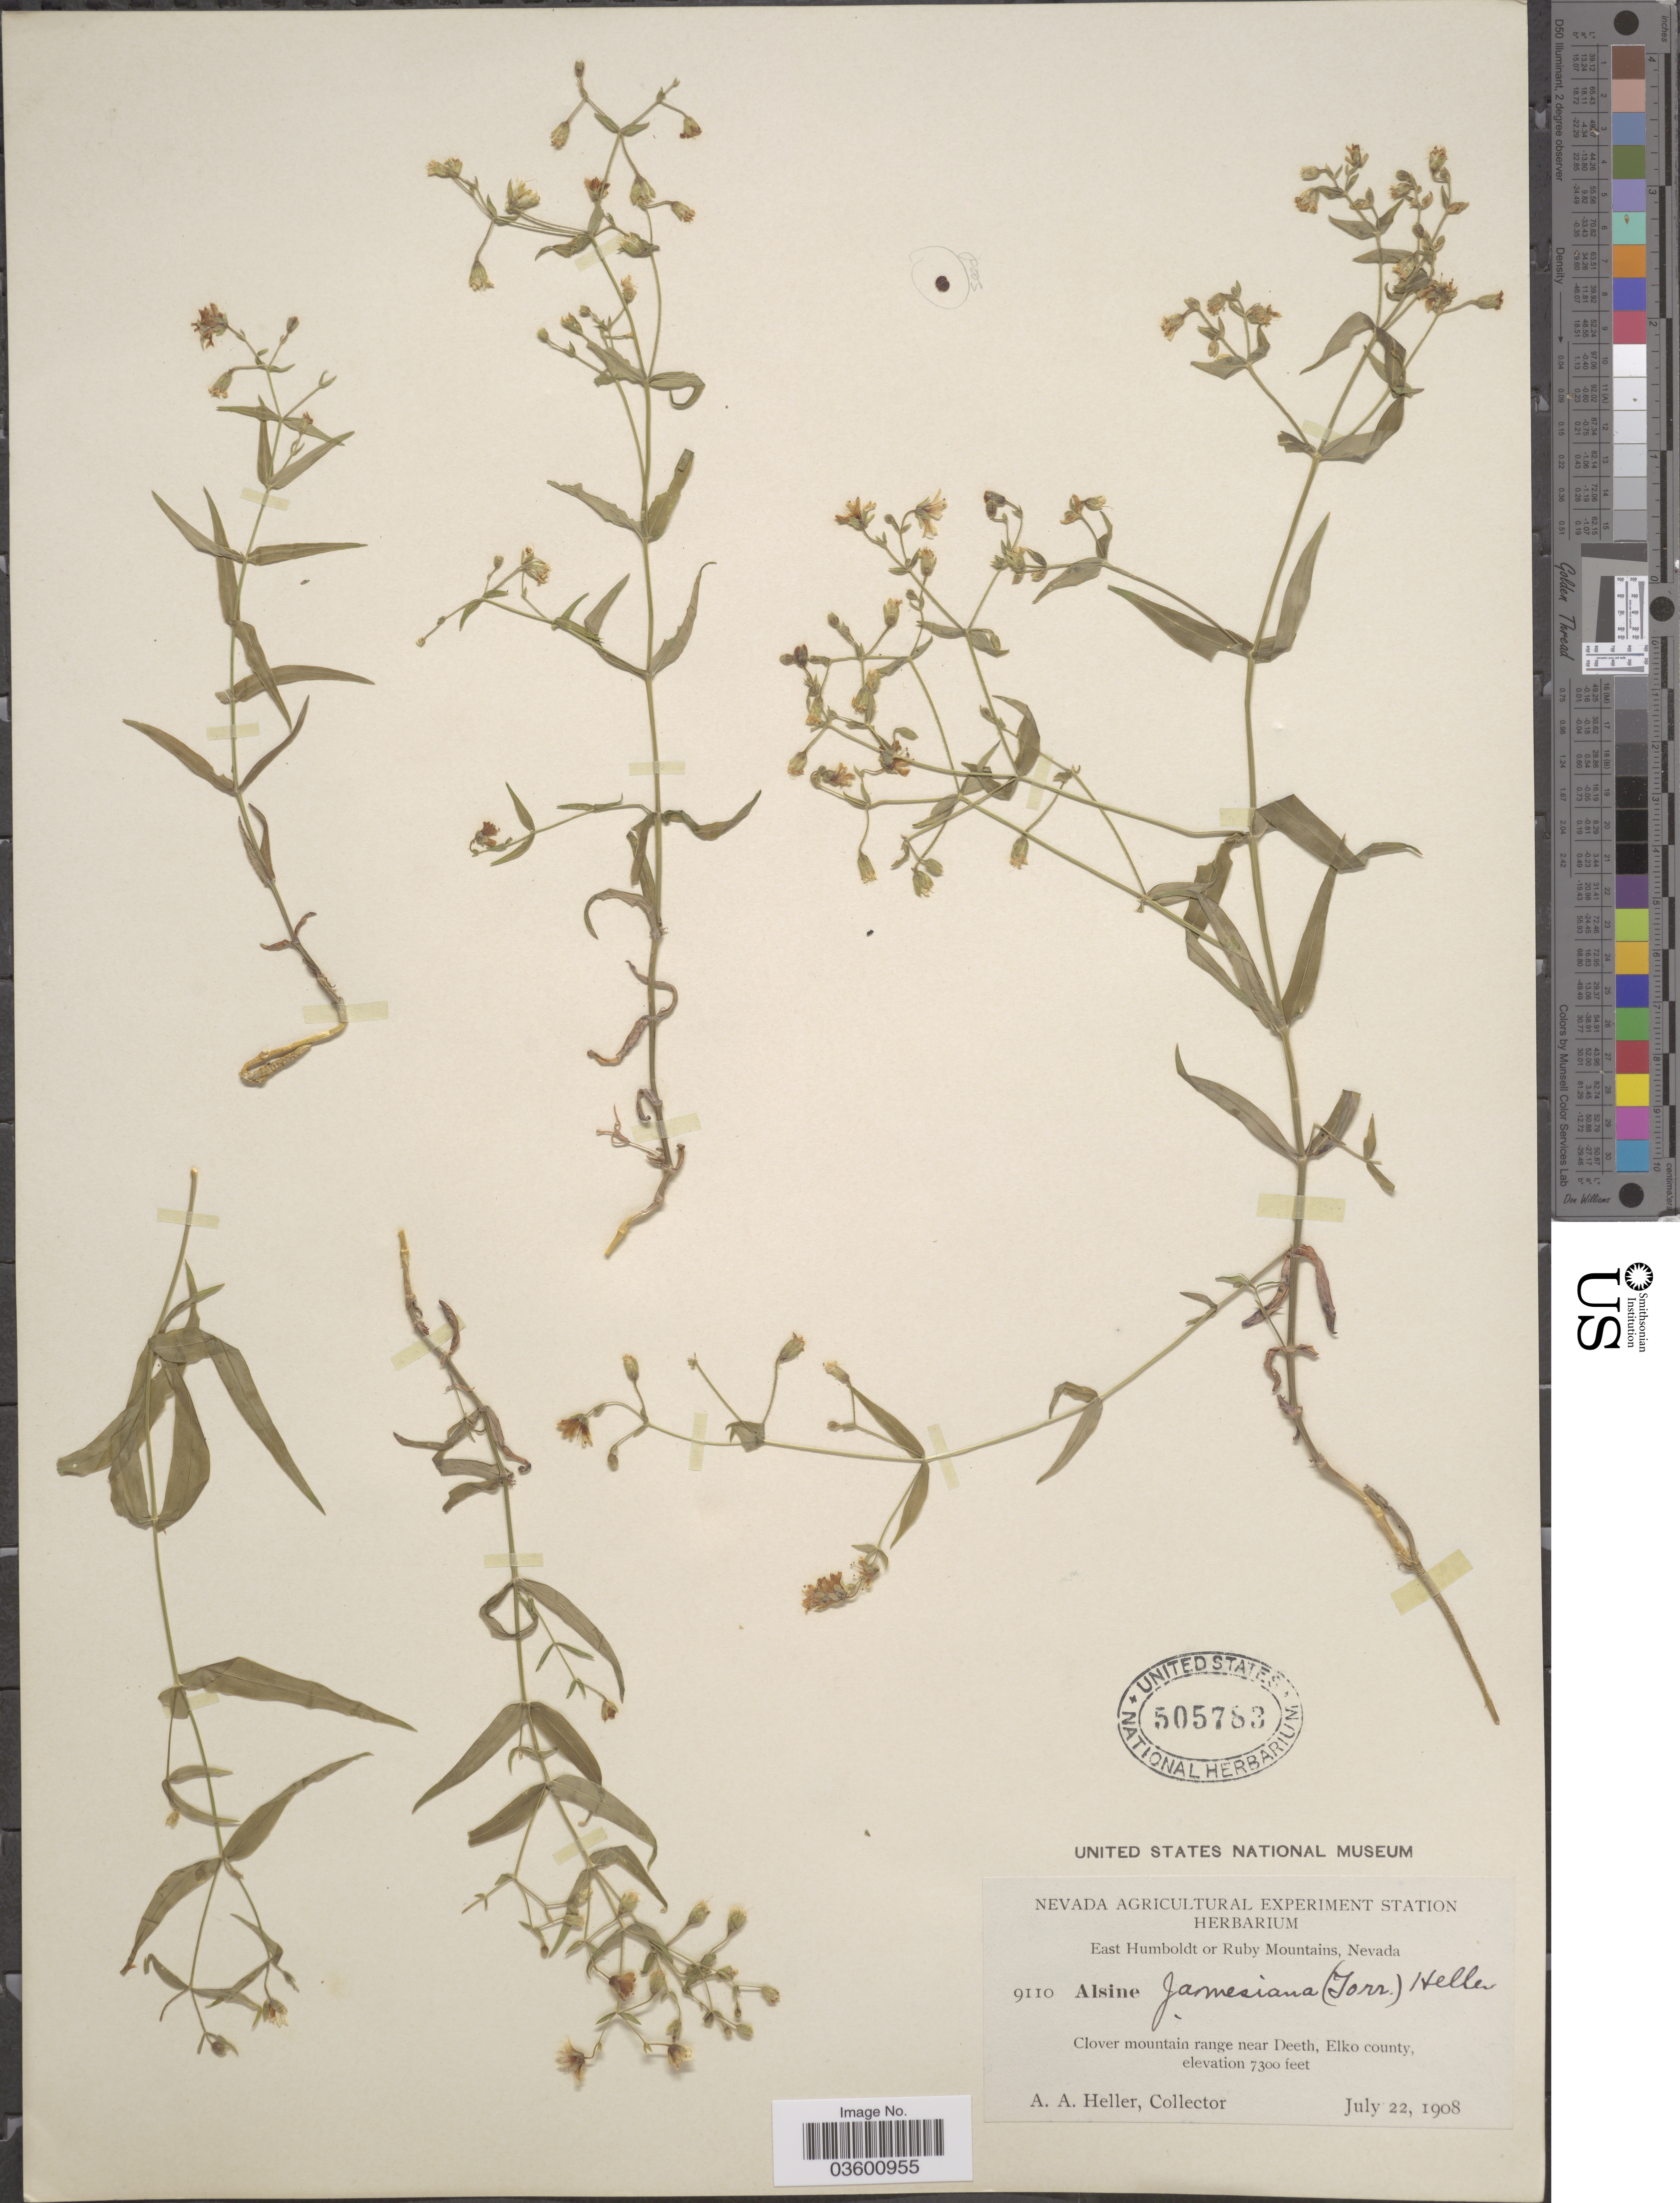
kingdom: Plantae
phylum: Tracheophyta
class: Magnoliopsida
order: Caryophyllales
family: Caryophyllaceae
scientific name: Torreyostellaria jamesiana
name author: (Torr.) Gang Yao et al.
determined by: Strong, M. T., (US), Smithsonian Institution - National Museum of Natural History (UNITED STATES)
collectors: A. A. Heller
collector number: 9110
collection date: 1908-07-22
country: United States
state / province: Nevada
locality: East Humboldt or Ruby Mountains. Clover mountain range near Deeth, Elko county.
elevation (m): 2225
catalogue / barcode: US 505783